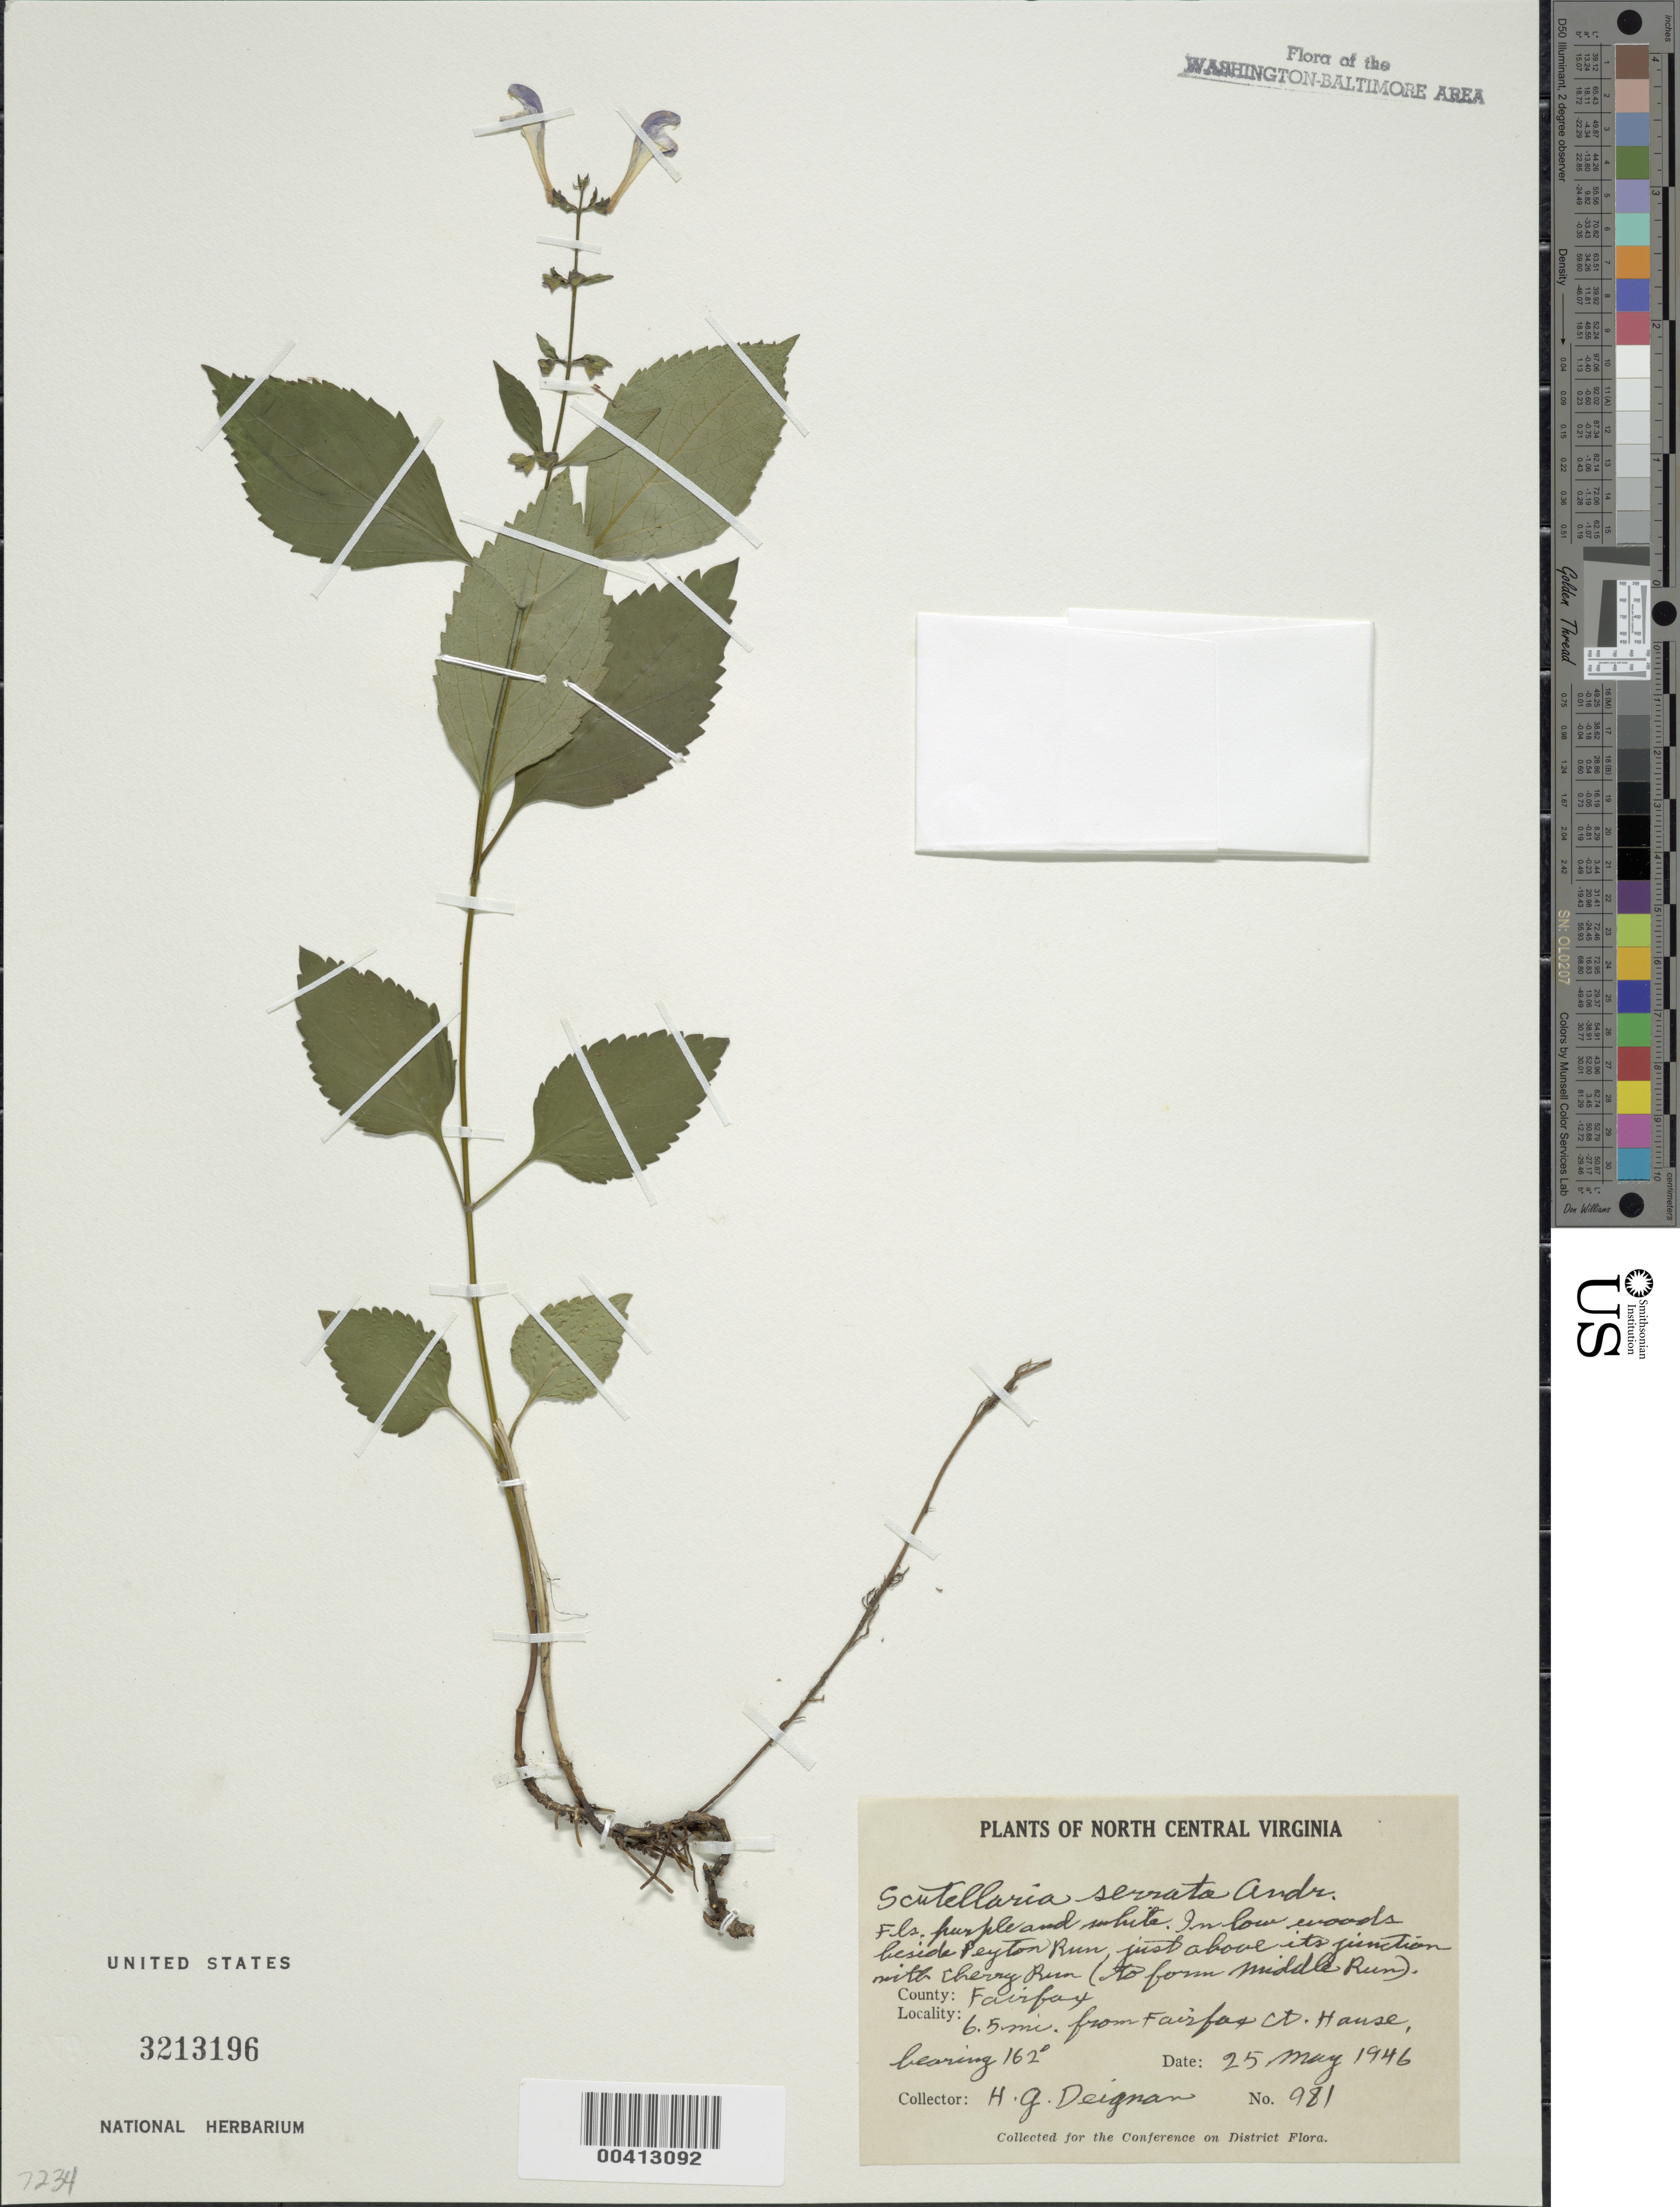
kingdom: Plantae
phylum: Tracheophyta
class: Magnoliopsida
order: Lamiales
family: Lamiaceae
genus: Scutellaria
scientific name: Scutellaria serrata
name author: Andrews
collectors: H. Deignan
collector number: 981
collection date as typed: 25 May 1946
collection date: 1946-05-25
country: United States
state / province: Virginia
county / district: Fairfax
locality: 6.5 mi. from Fairfax County Courthouse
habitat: In low woods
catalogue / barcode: US 3213196